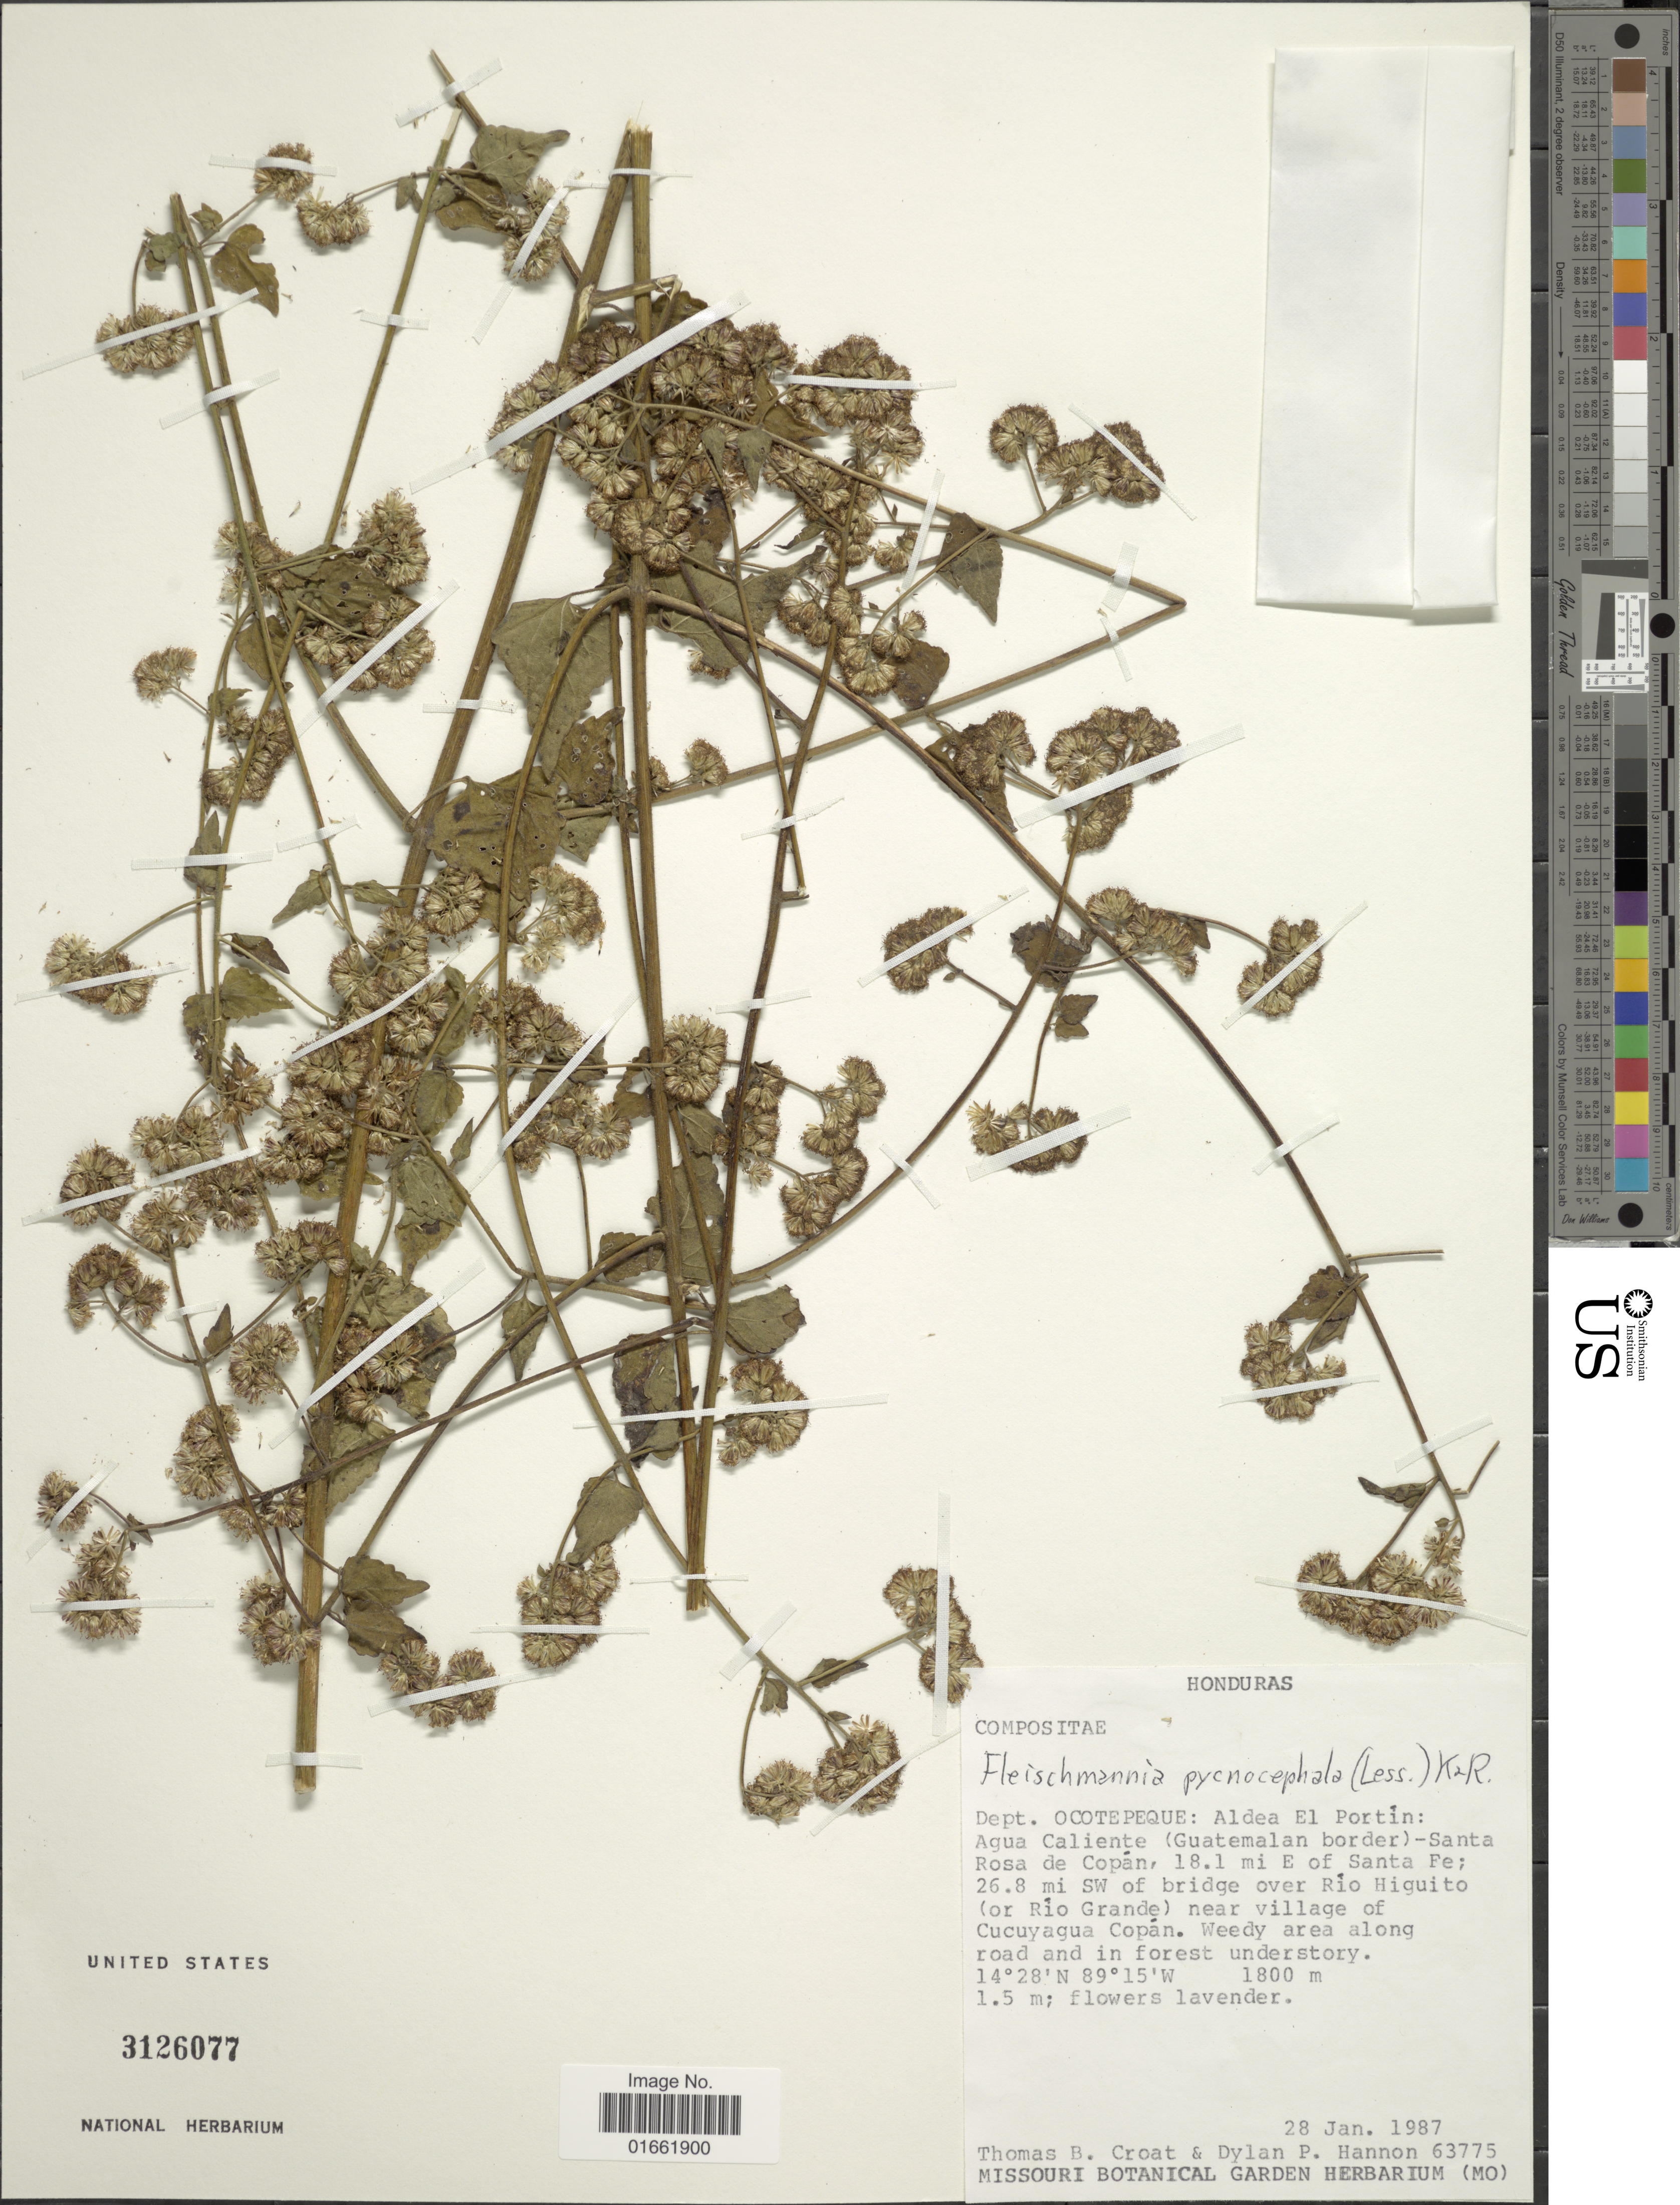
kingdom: Plantae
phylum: Tracheophyta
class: Magnoliopsida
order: Asterales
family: Asteraceae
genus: Fleischmannia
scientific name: Fleischmannia pycnocephala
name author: (Less.) R.M. King & H. Rob.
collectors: T. B. Croat & D. Hannon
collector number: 63775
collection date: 1987-01-28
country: Honduras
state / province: Ocotepeque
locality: Dept. Ocotepeque: Aldea El Portin: Agua Calient (Guatemalan border)- Santa Rosa de Copán, 18.1 mi E of Santa Fe; 26.8 mi SW of bridge over Rio Higuito (or Rio Grande) near village of Cucuyagua Copán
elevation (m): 1800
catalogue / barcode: US 3126077